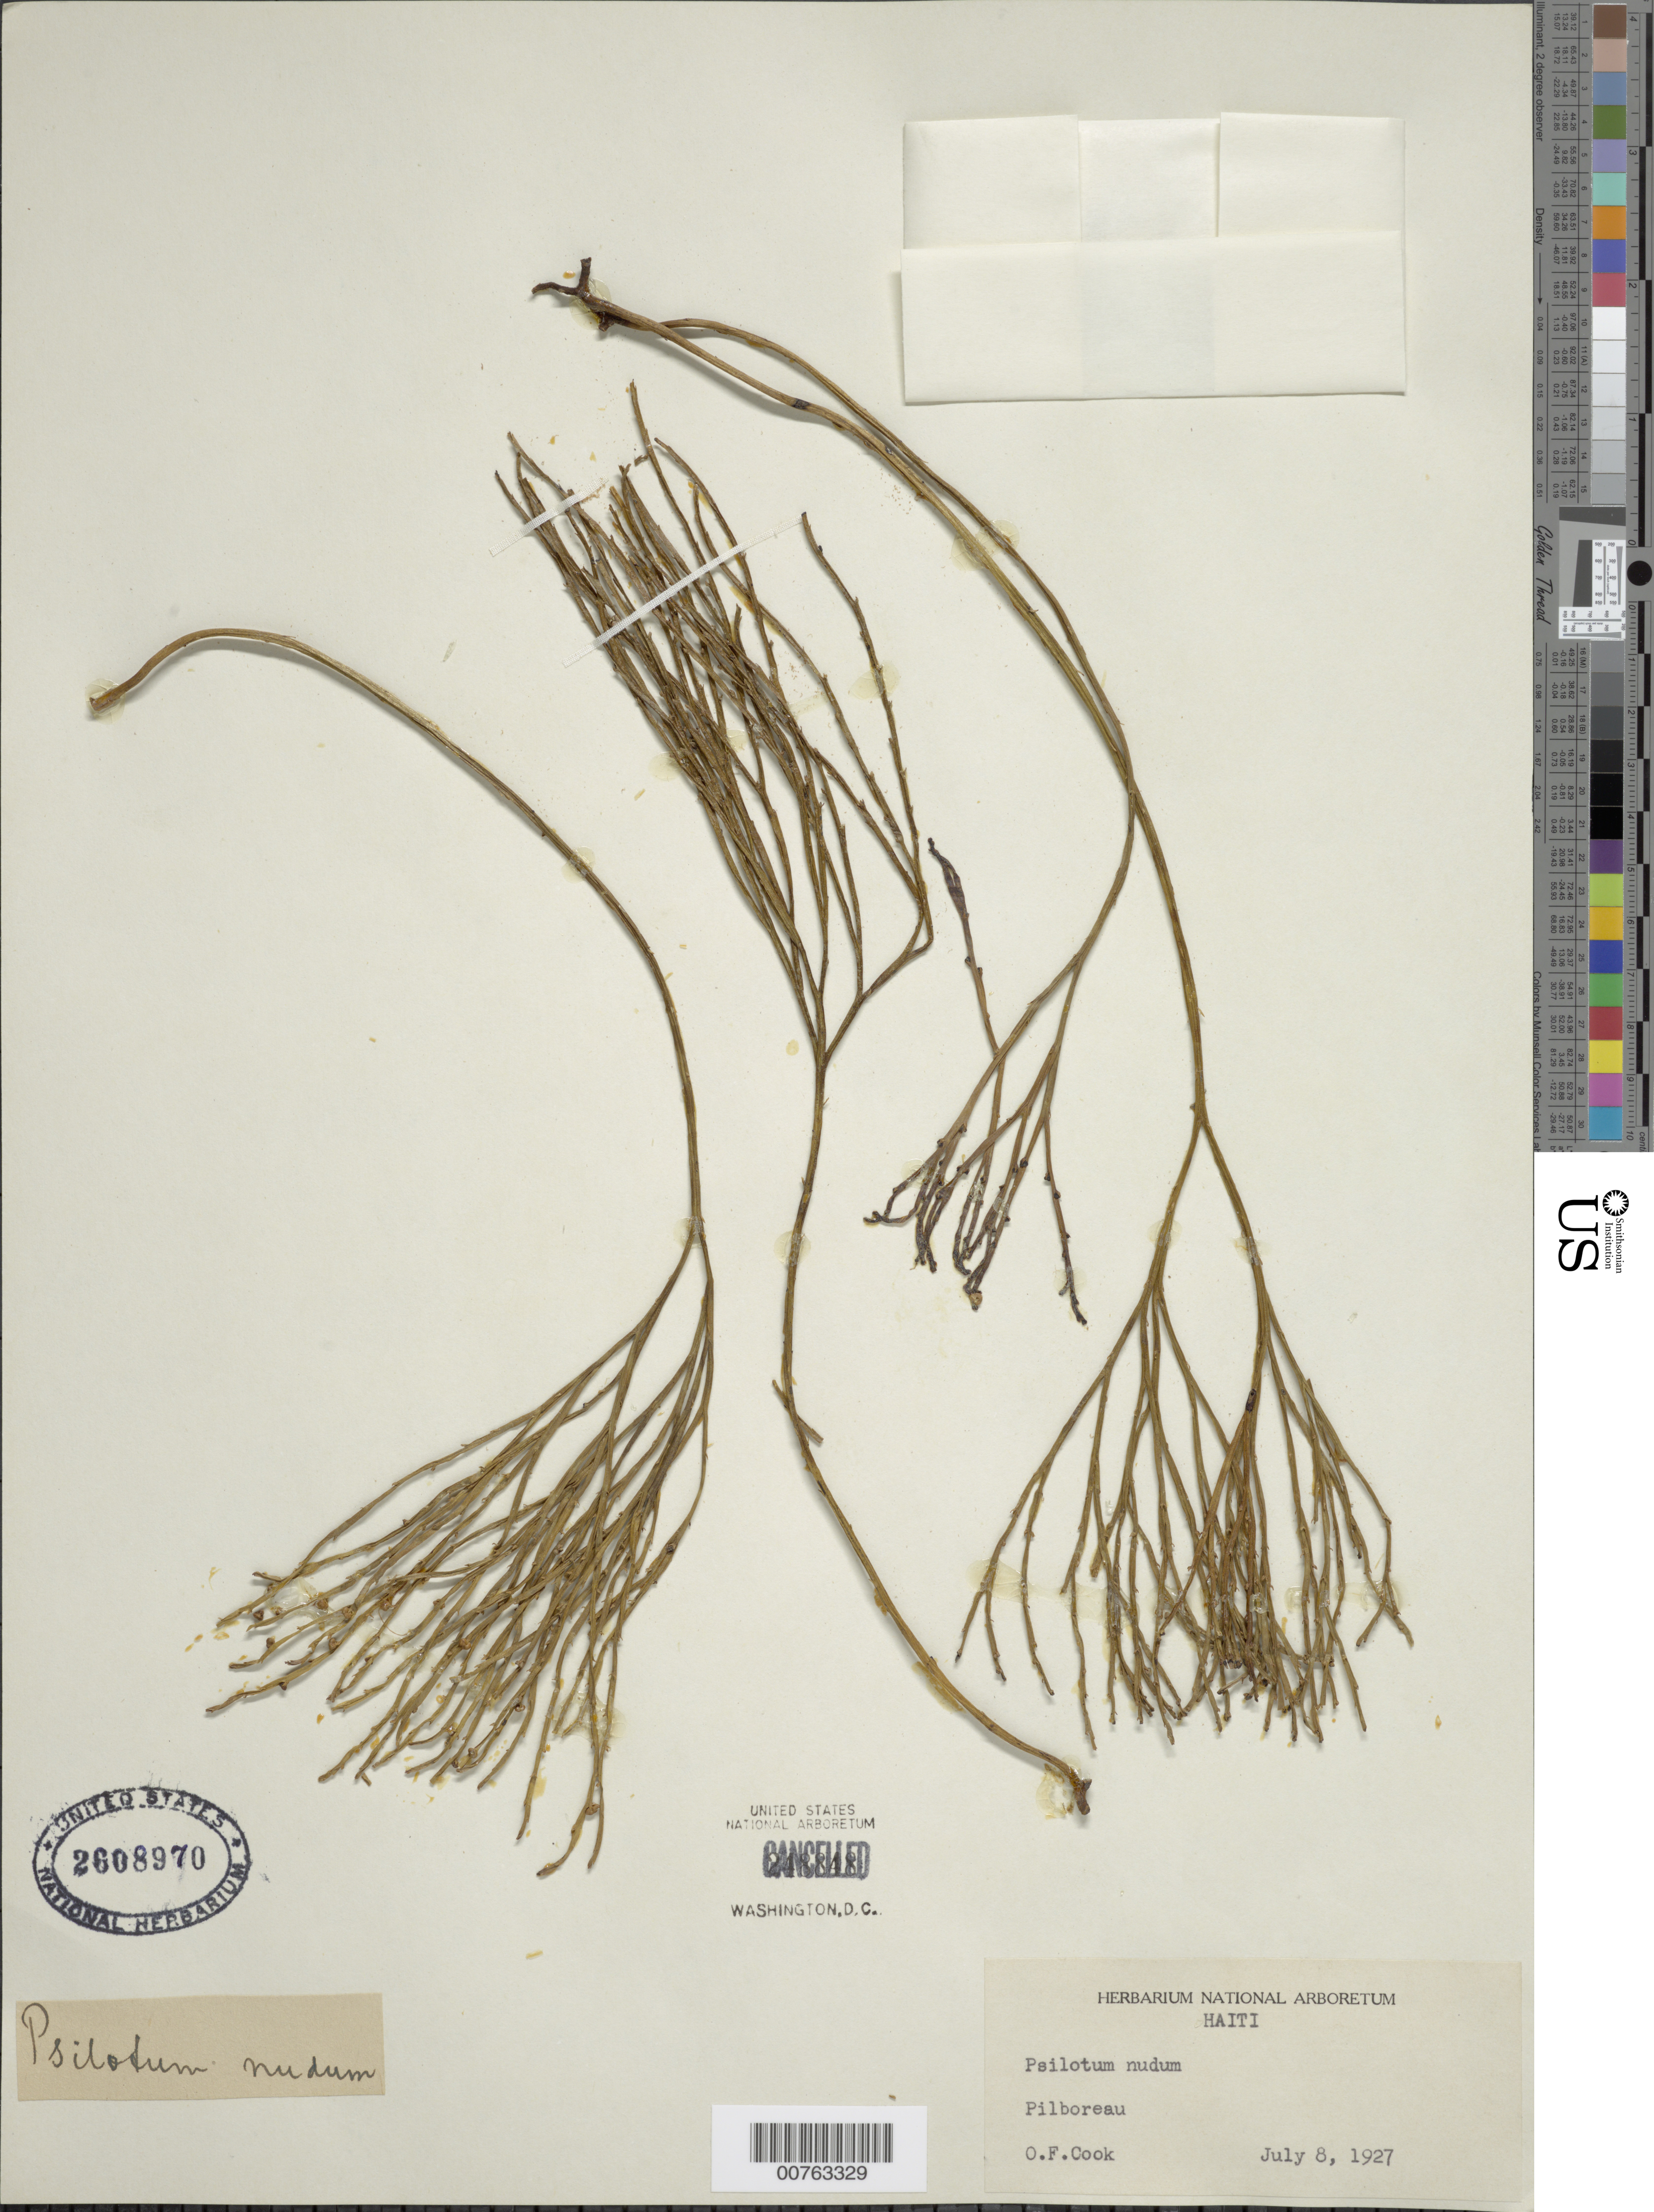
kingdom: Plantae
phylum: Tracheophyta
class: Polypodiopsida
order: Psilotales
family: Psilotaceae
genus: Psilotum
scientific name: Psilotum nudum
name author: (L.) P. Beauv.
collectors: O. F. Cook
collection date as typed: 08 Jul 1927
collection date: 1927-07-08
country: Haiti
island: Hispaniola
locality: Pilboreau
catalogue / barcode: US 2608970